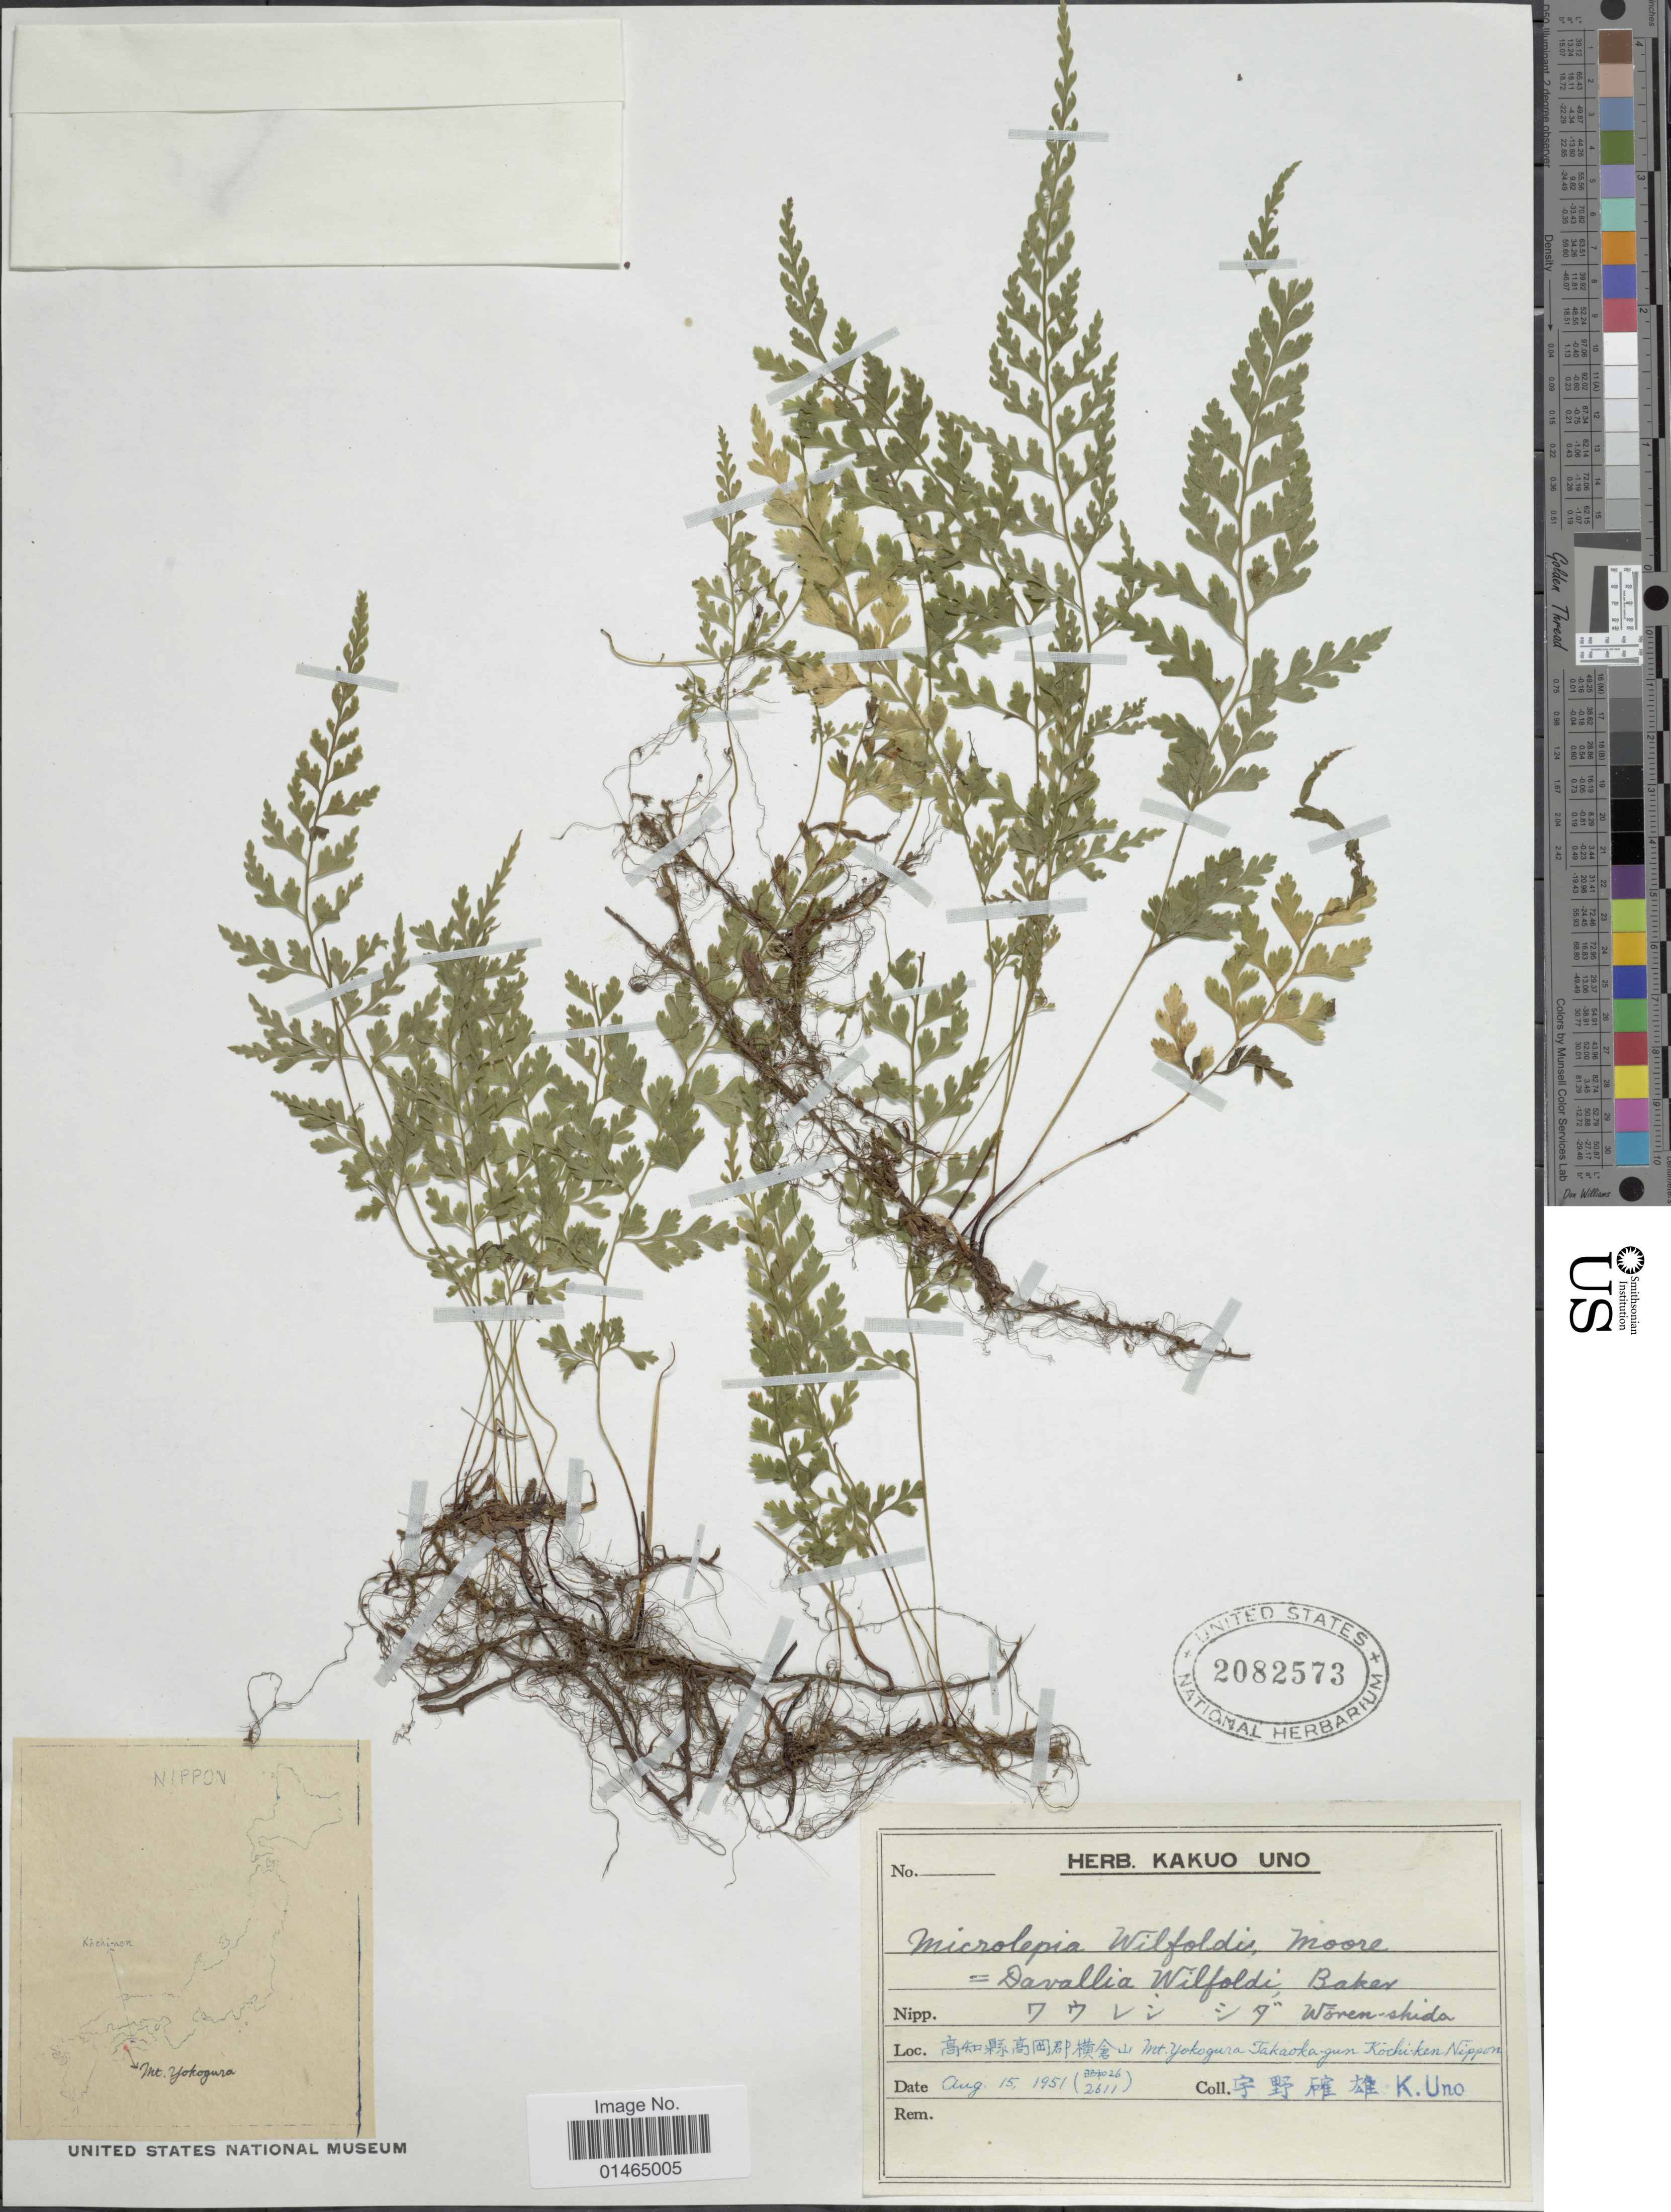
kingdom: Plantae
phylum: Tracheophyta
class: Polypodiopsida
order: Polypodiales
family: Dennstaedtiaceae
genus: Dennstaedtia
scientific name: Dennstaedtia wilfordii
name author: (T. Moore) Christ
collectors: K. Uno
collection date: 1951-08-15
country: Japan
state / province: Koti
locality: Mt. Yokogura-Takaoka-gun, Kochi-ken, Nippon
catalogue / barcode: US 2082573